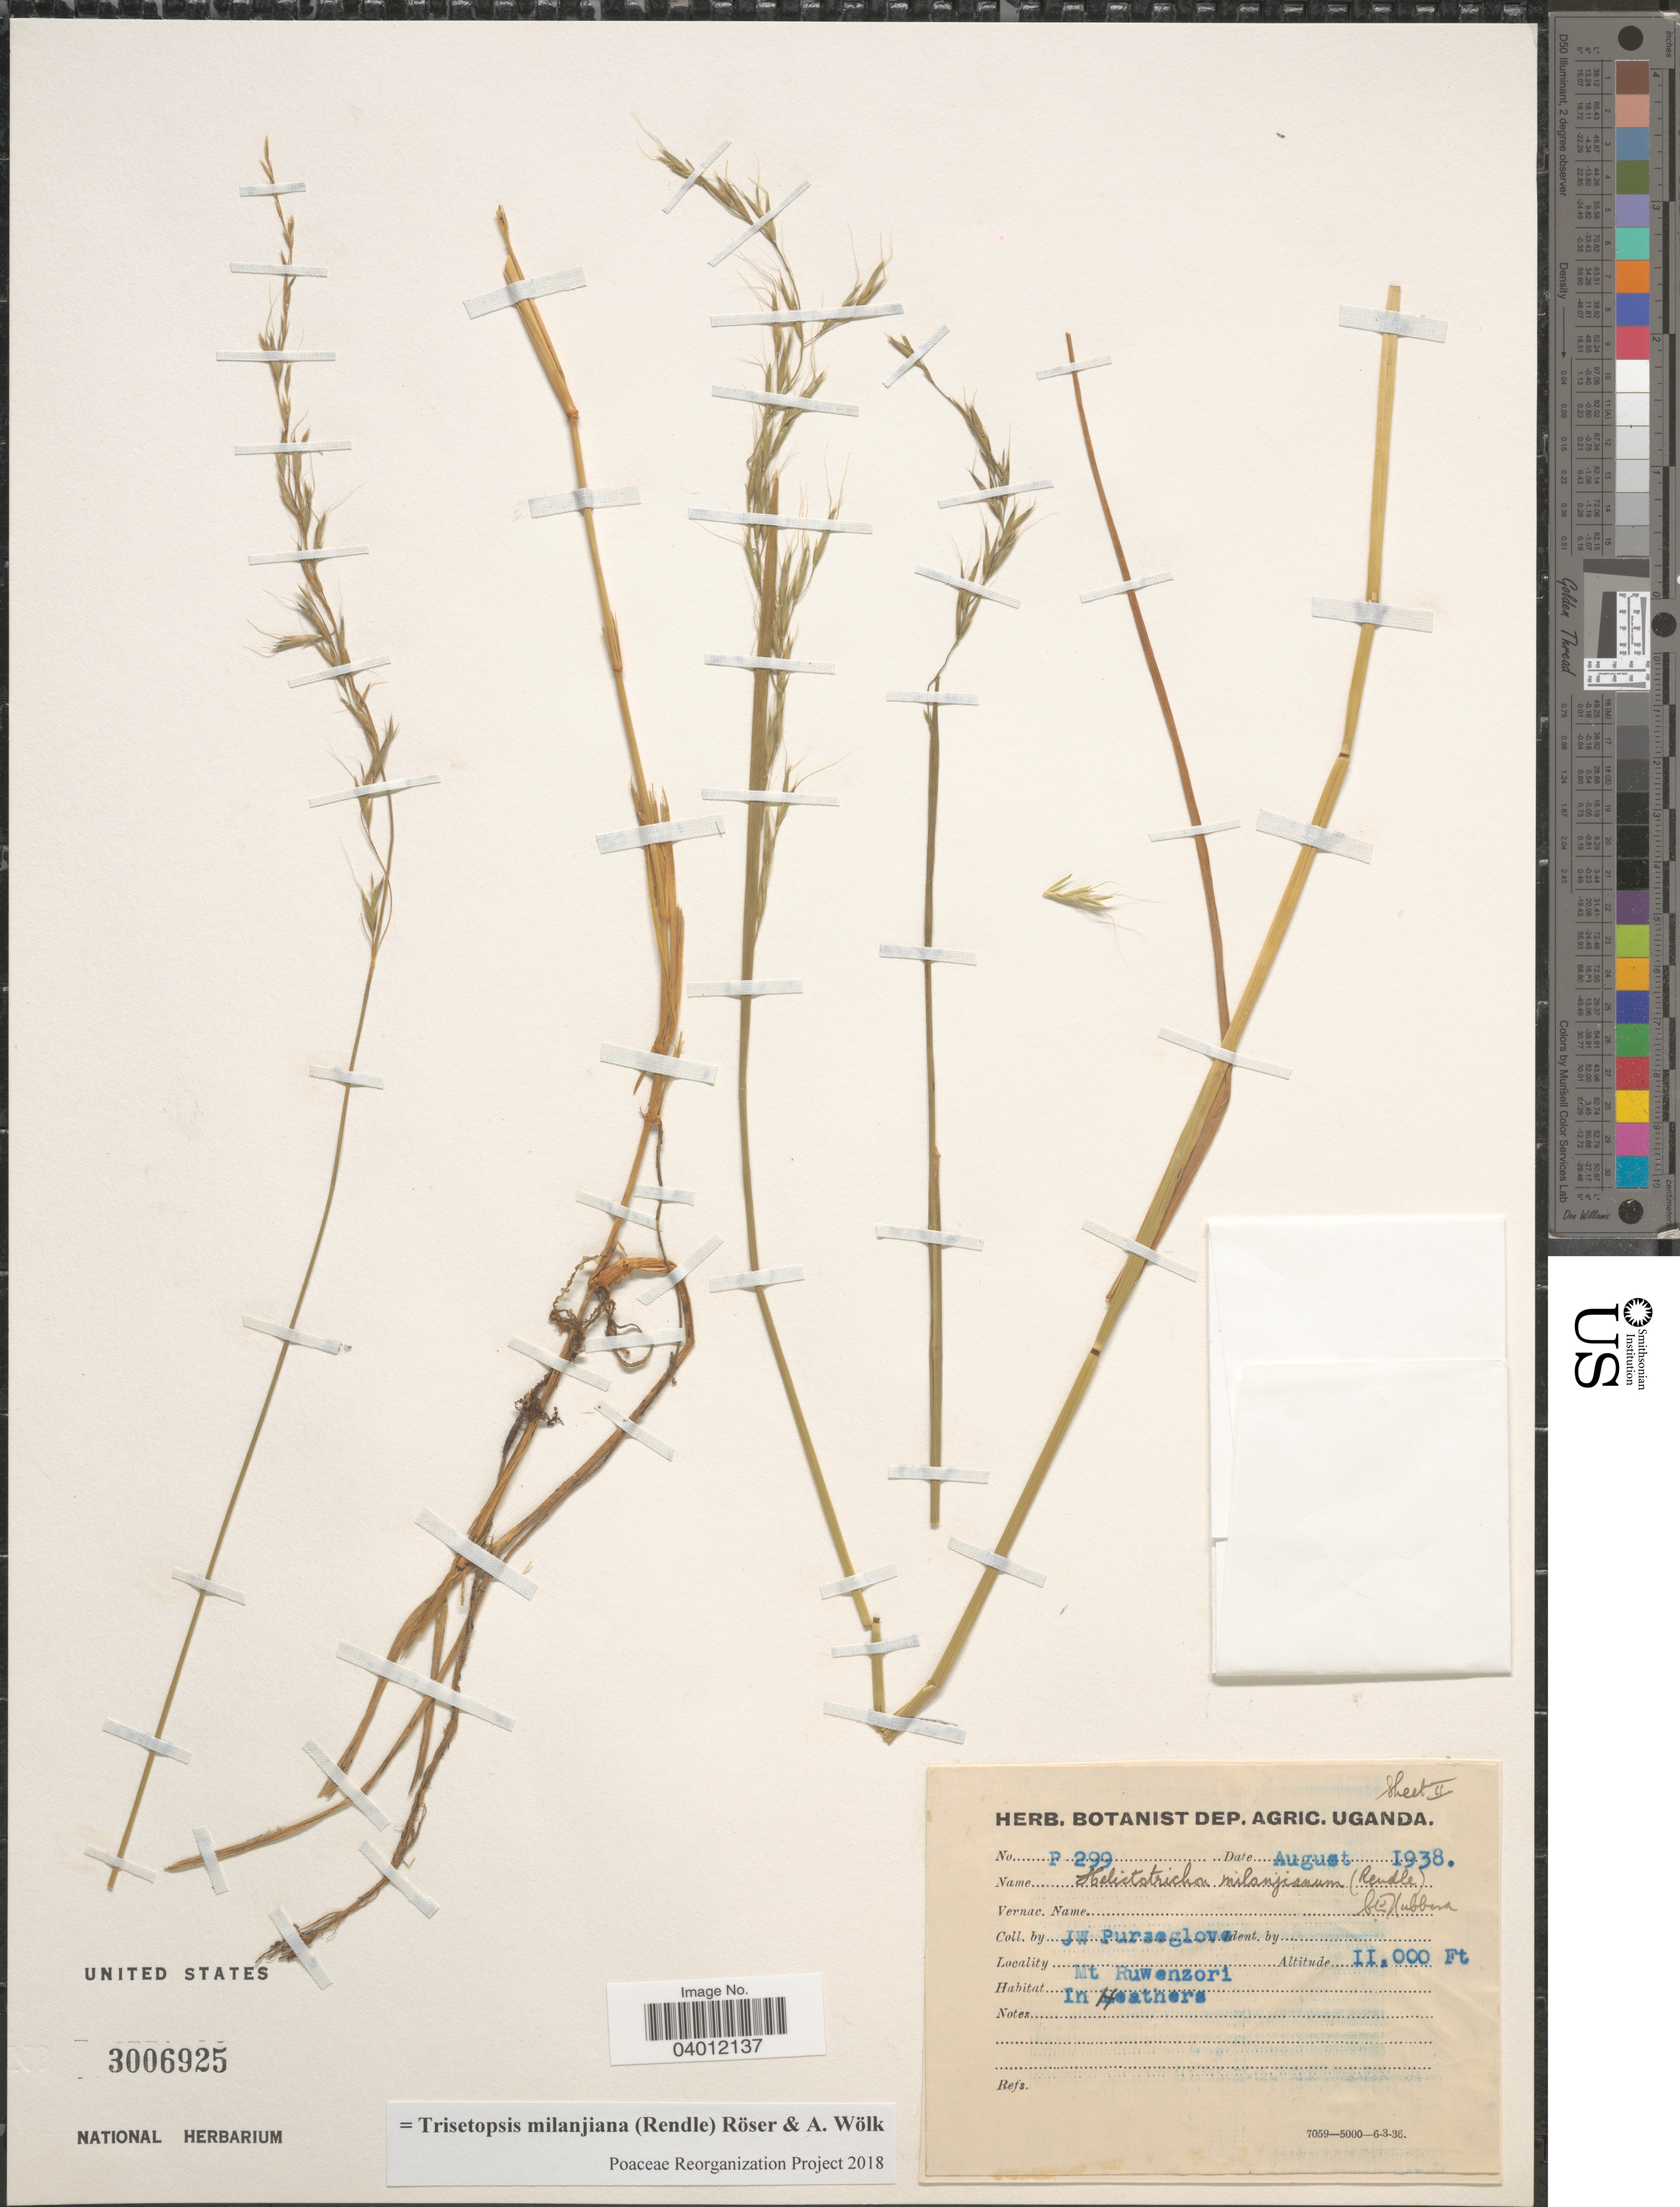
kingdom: Plantae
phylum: Tracheophyta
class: Liliopsida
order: Poales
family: Poaceae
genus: Trisetopsis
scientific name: Trisetopsis milanjiana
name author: (Rendle) Röser & Wölk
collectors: J. Purseglove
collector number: P299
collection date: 1938-08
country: Congo, Democratic Republic of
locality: Mt Ruwenzori. In Heathers.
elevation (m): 3353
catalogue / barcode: US 3006925